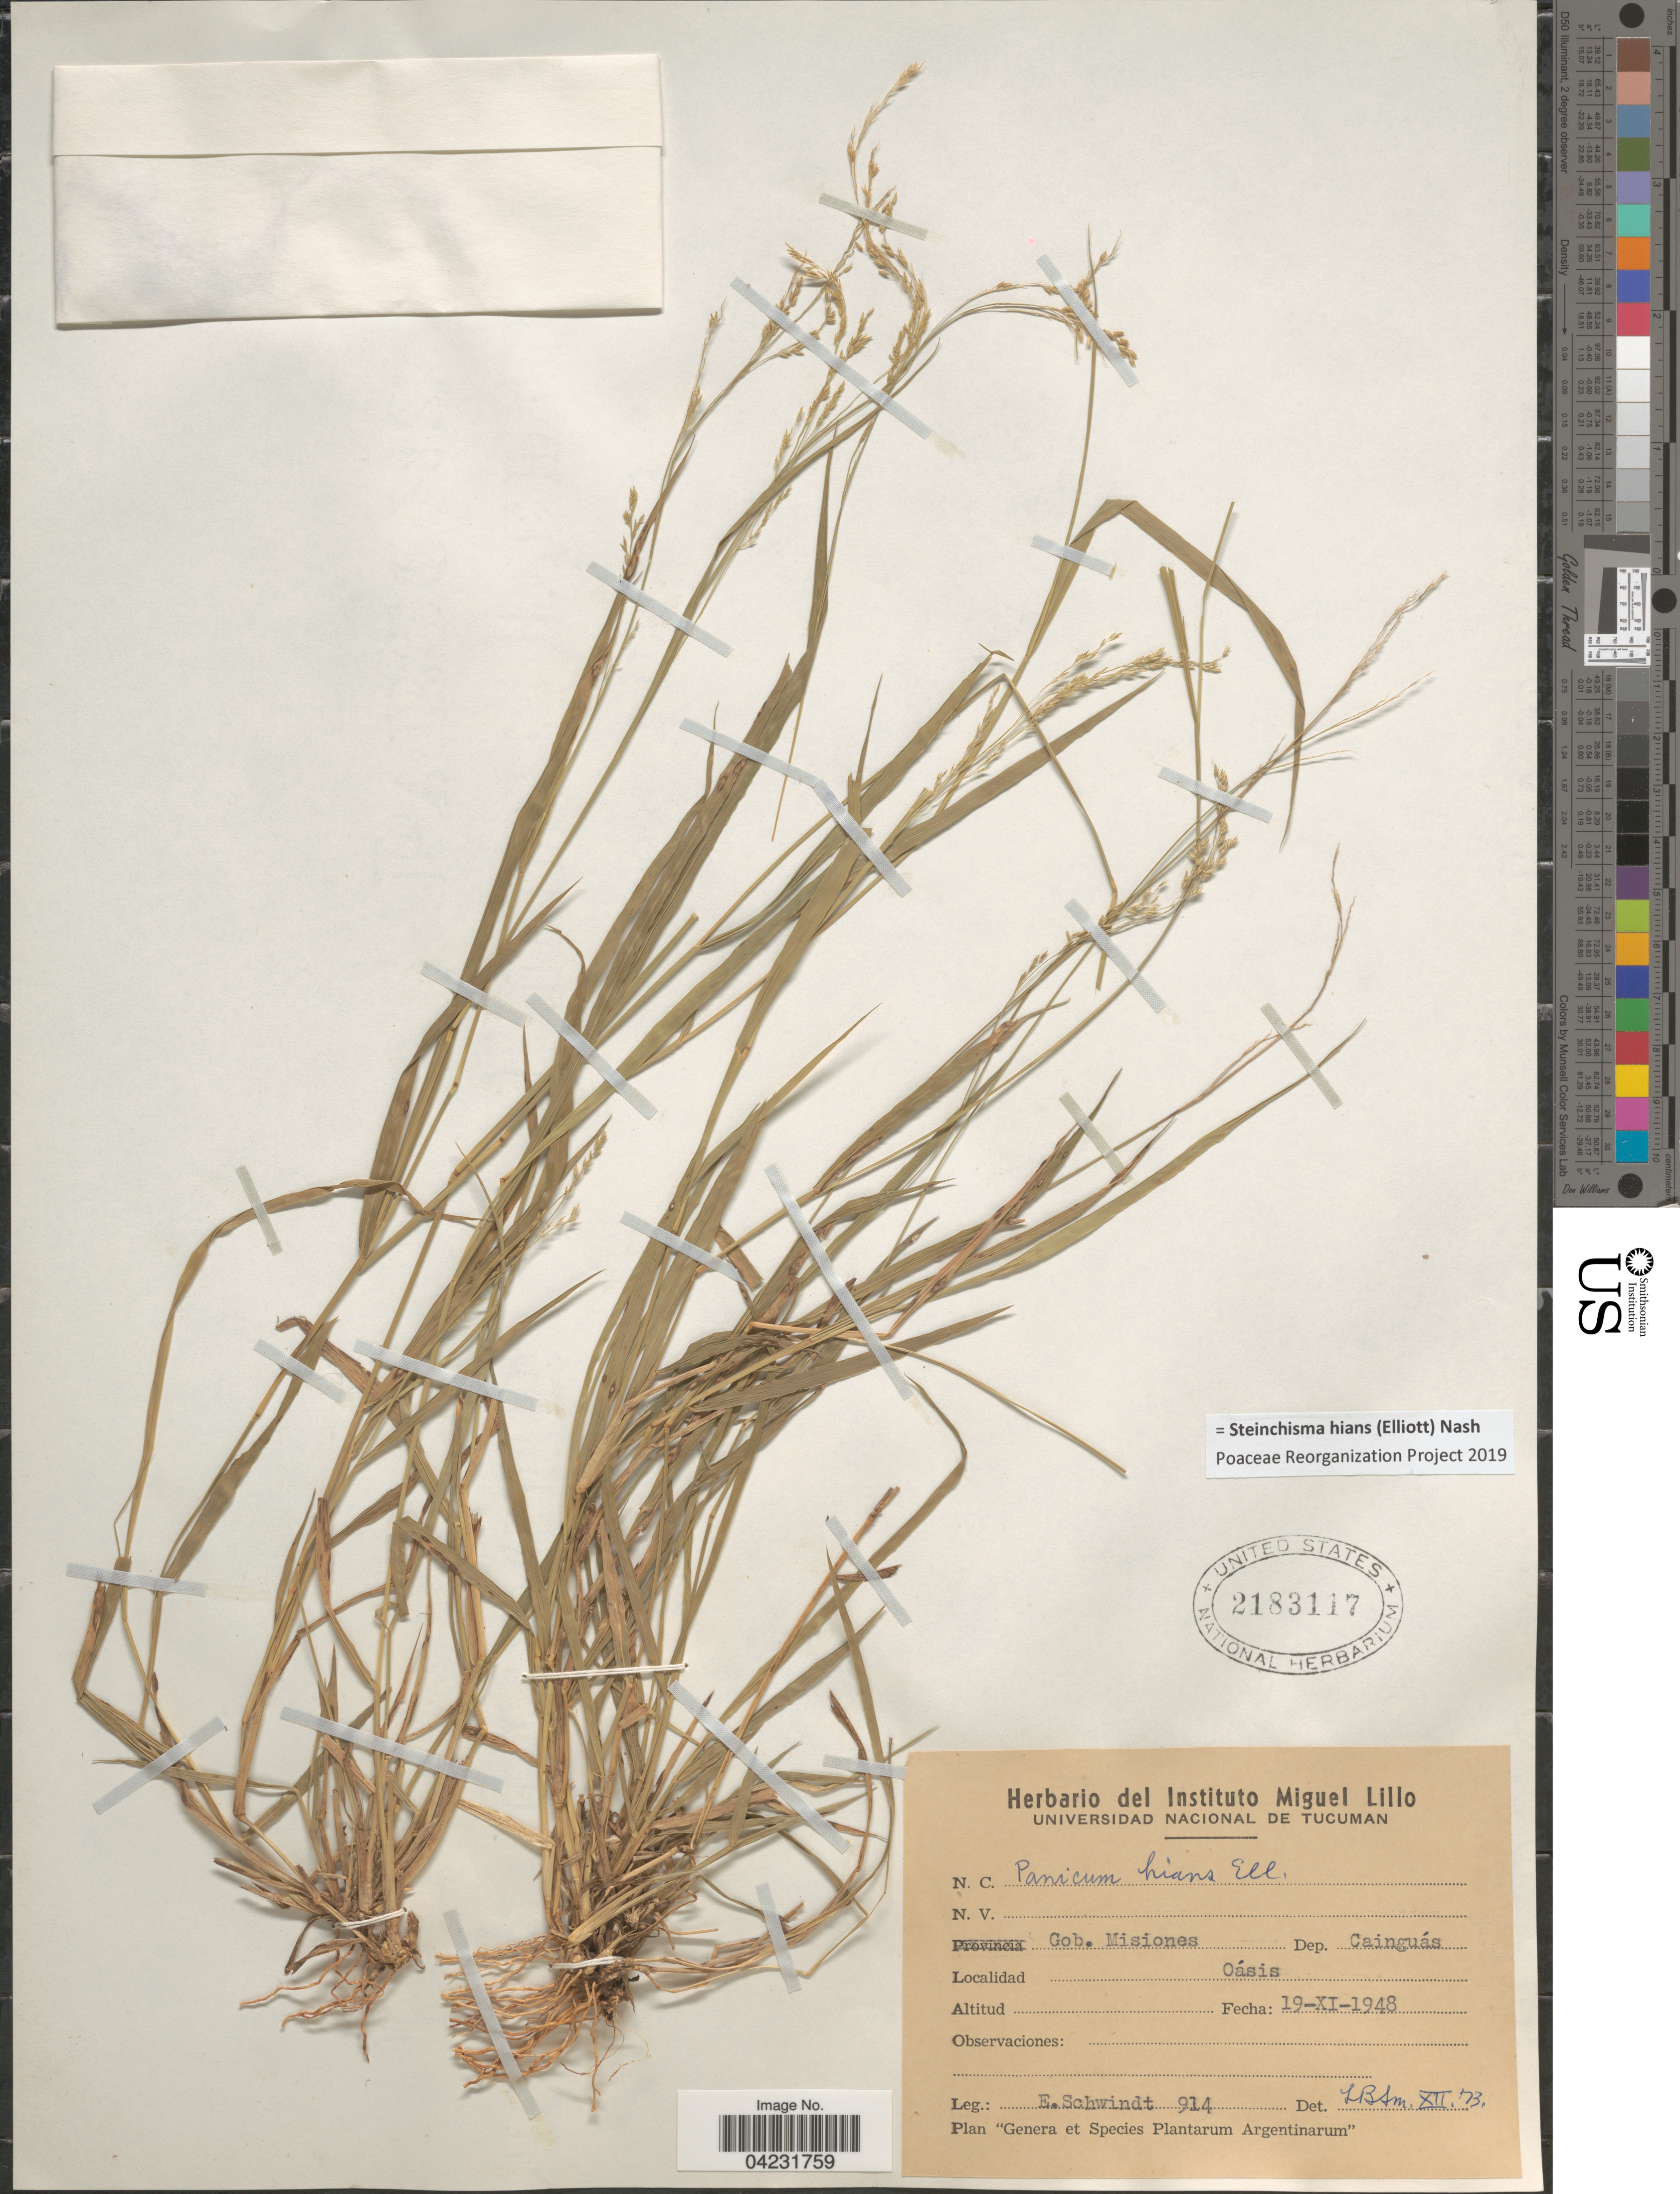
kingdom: Plantae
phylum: Tracheophyta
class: Liliopsida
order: Poales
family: Poaceae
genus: Steinchisma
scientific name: Steinchisma hians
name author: (Elliott) Nash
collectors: E. Schwindt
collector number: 914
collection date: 1948-11-19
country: Argentina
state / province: Misiones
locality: Gob. Misiones. Dep. Cainguás. Oásis.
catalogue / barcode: US 2183117